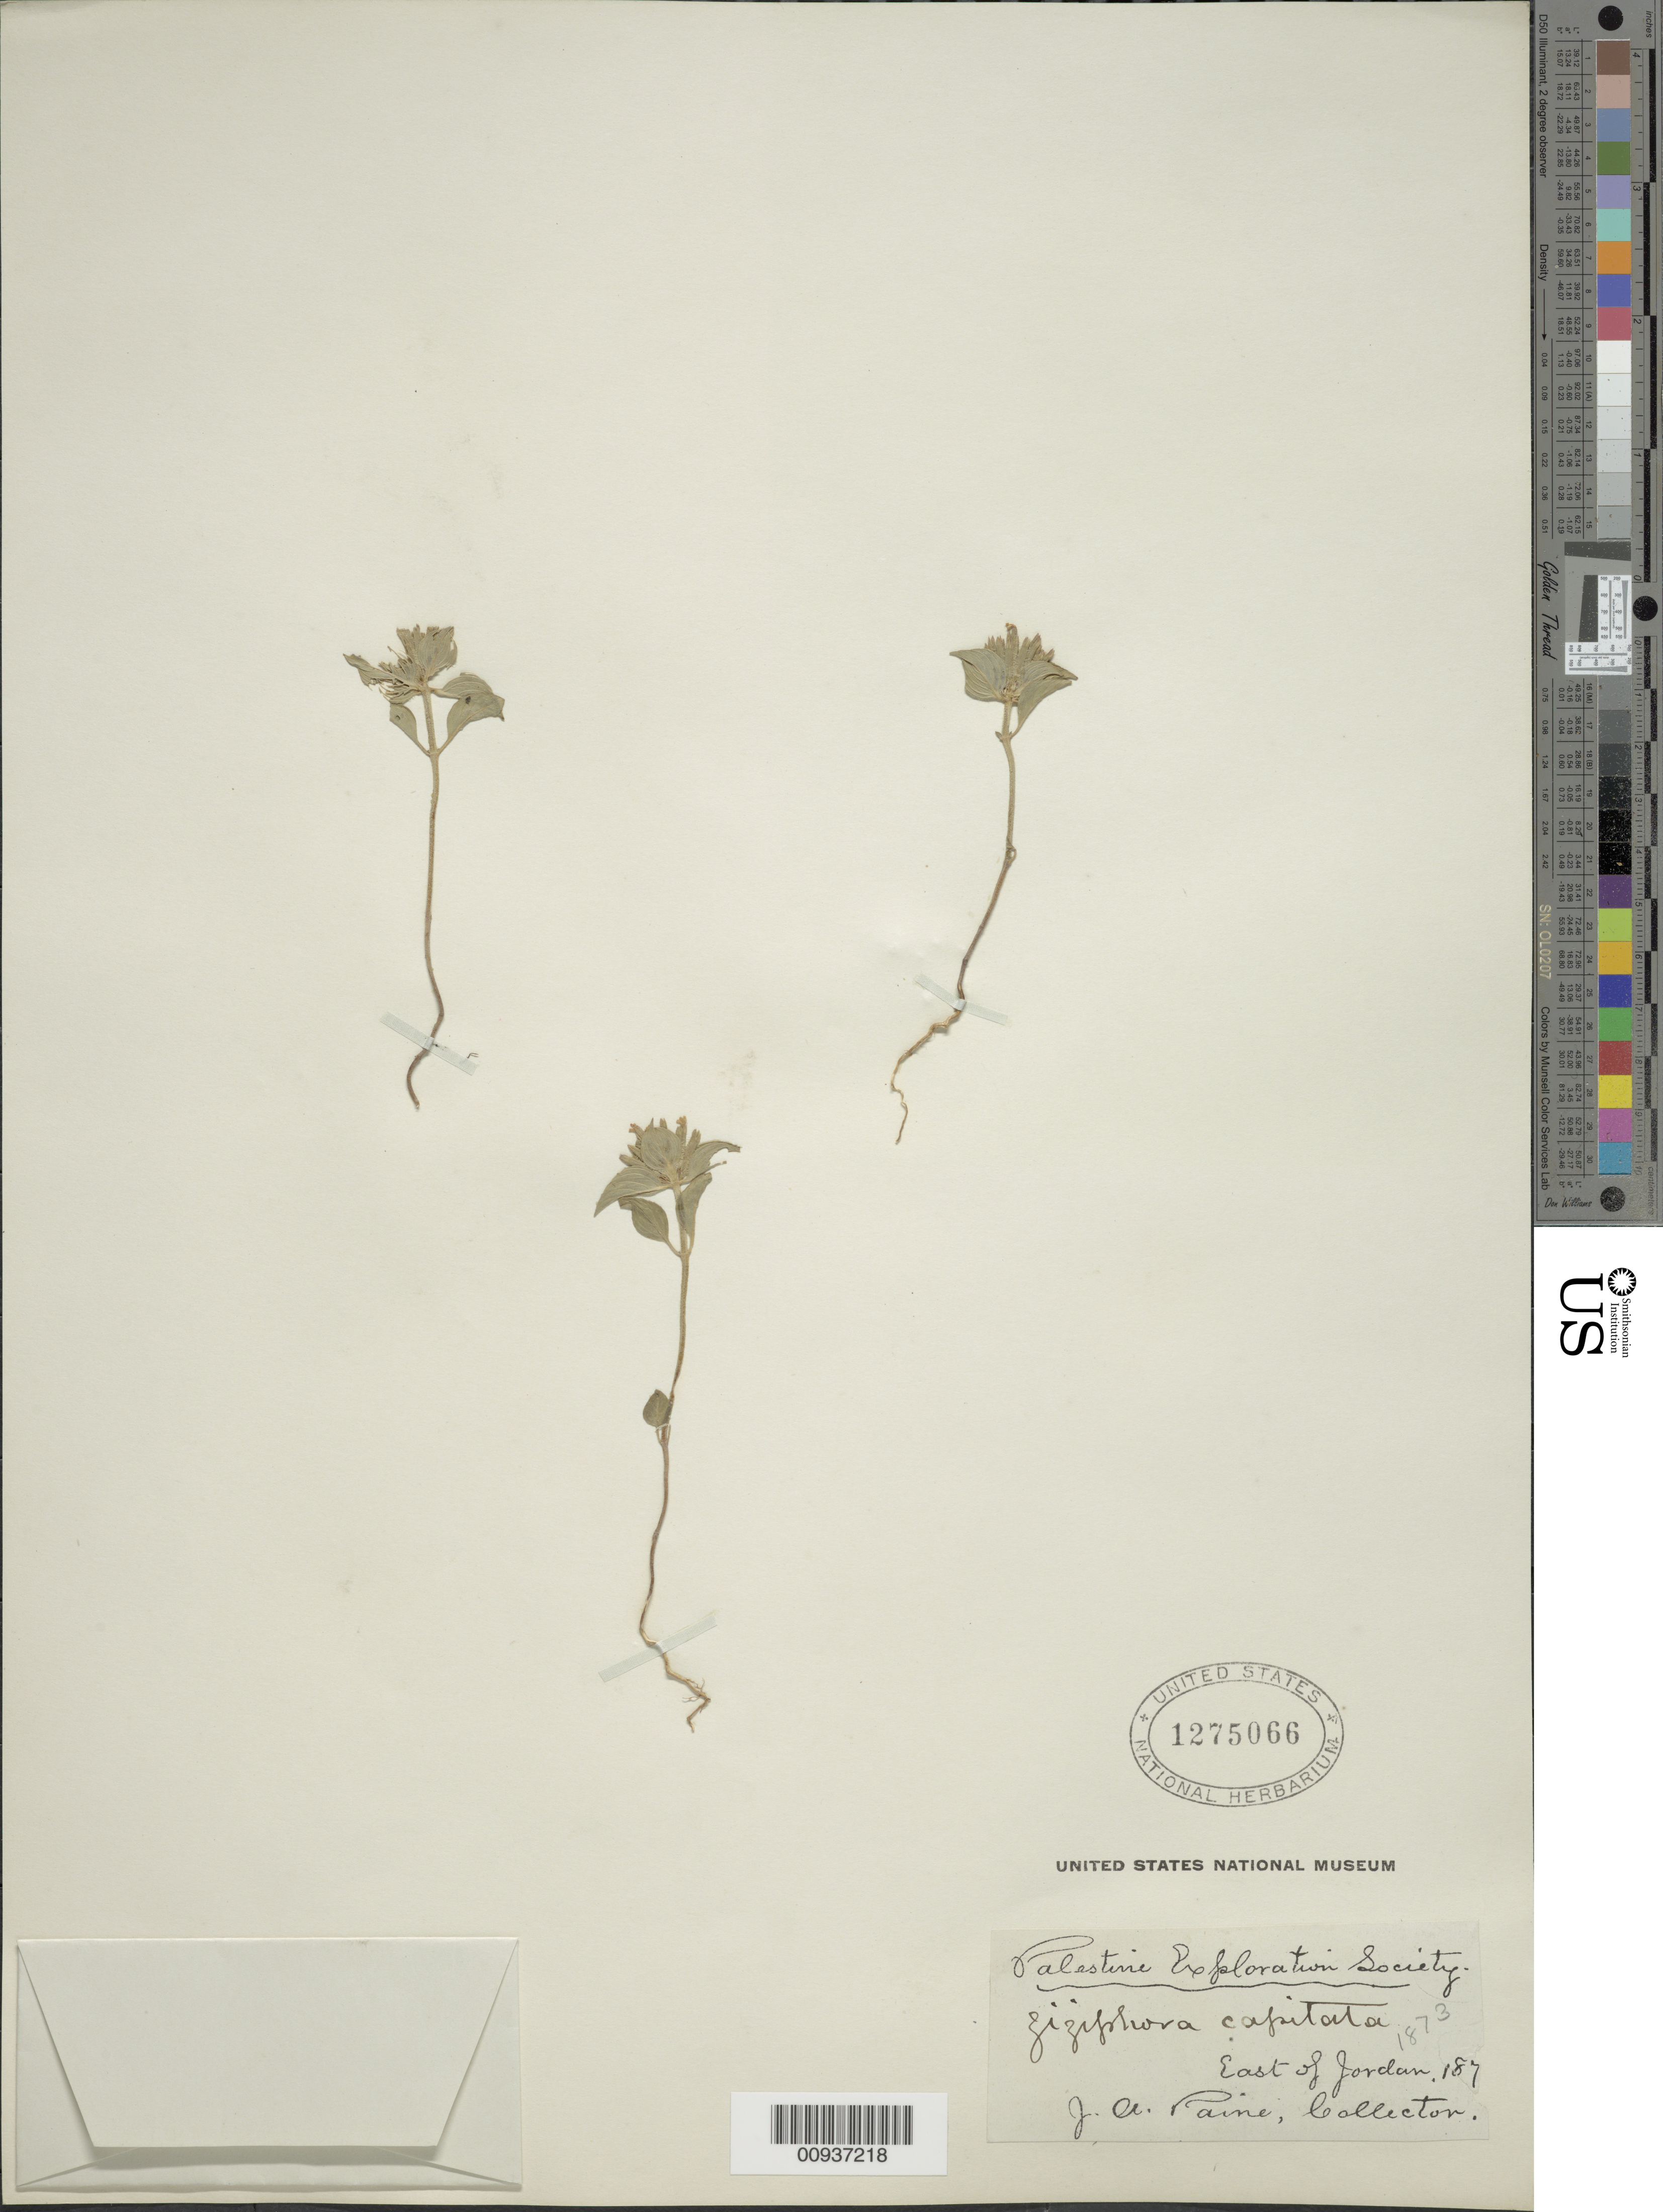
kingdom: Plantae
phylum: Tracheophyta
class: Magnoliopsida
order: Lamiales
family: Lamiaceae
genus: Ziziphora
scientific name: Ziziphora capitata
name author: L.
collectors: J. A. Paine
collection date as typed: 1873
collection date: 1873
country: Jordan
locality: East of the jordan.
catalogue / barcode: US 1275066